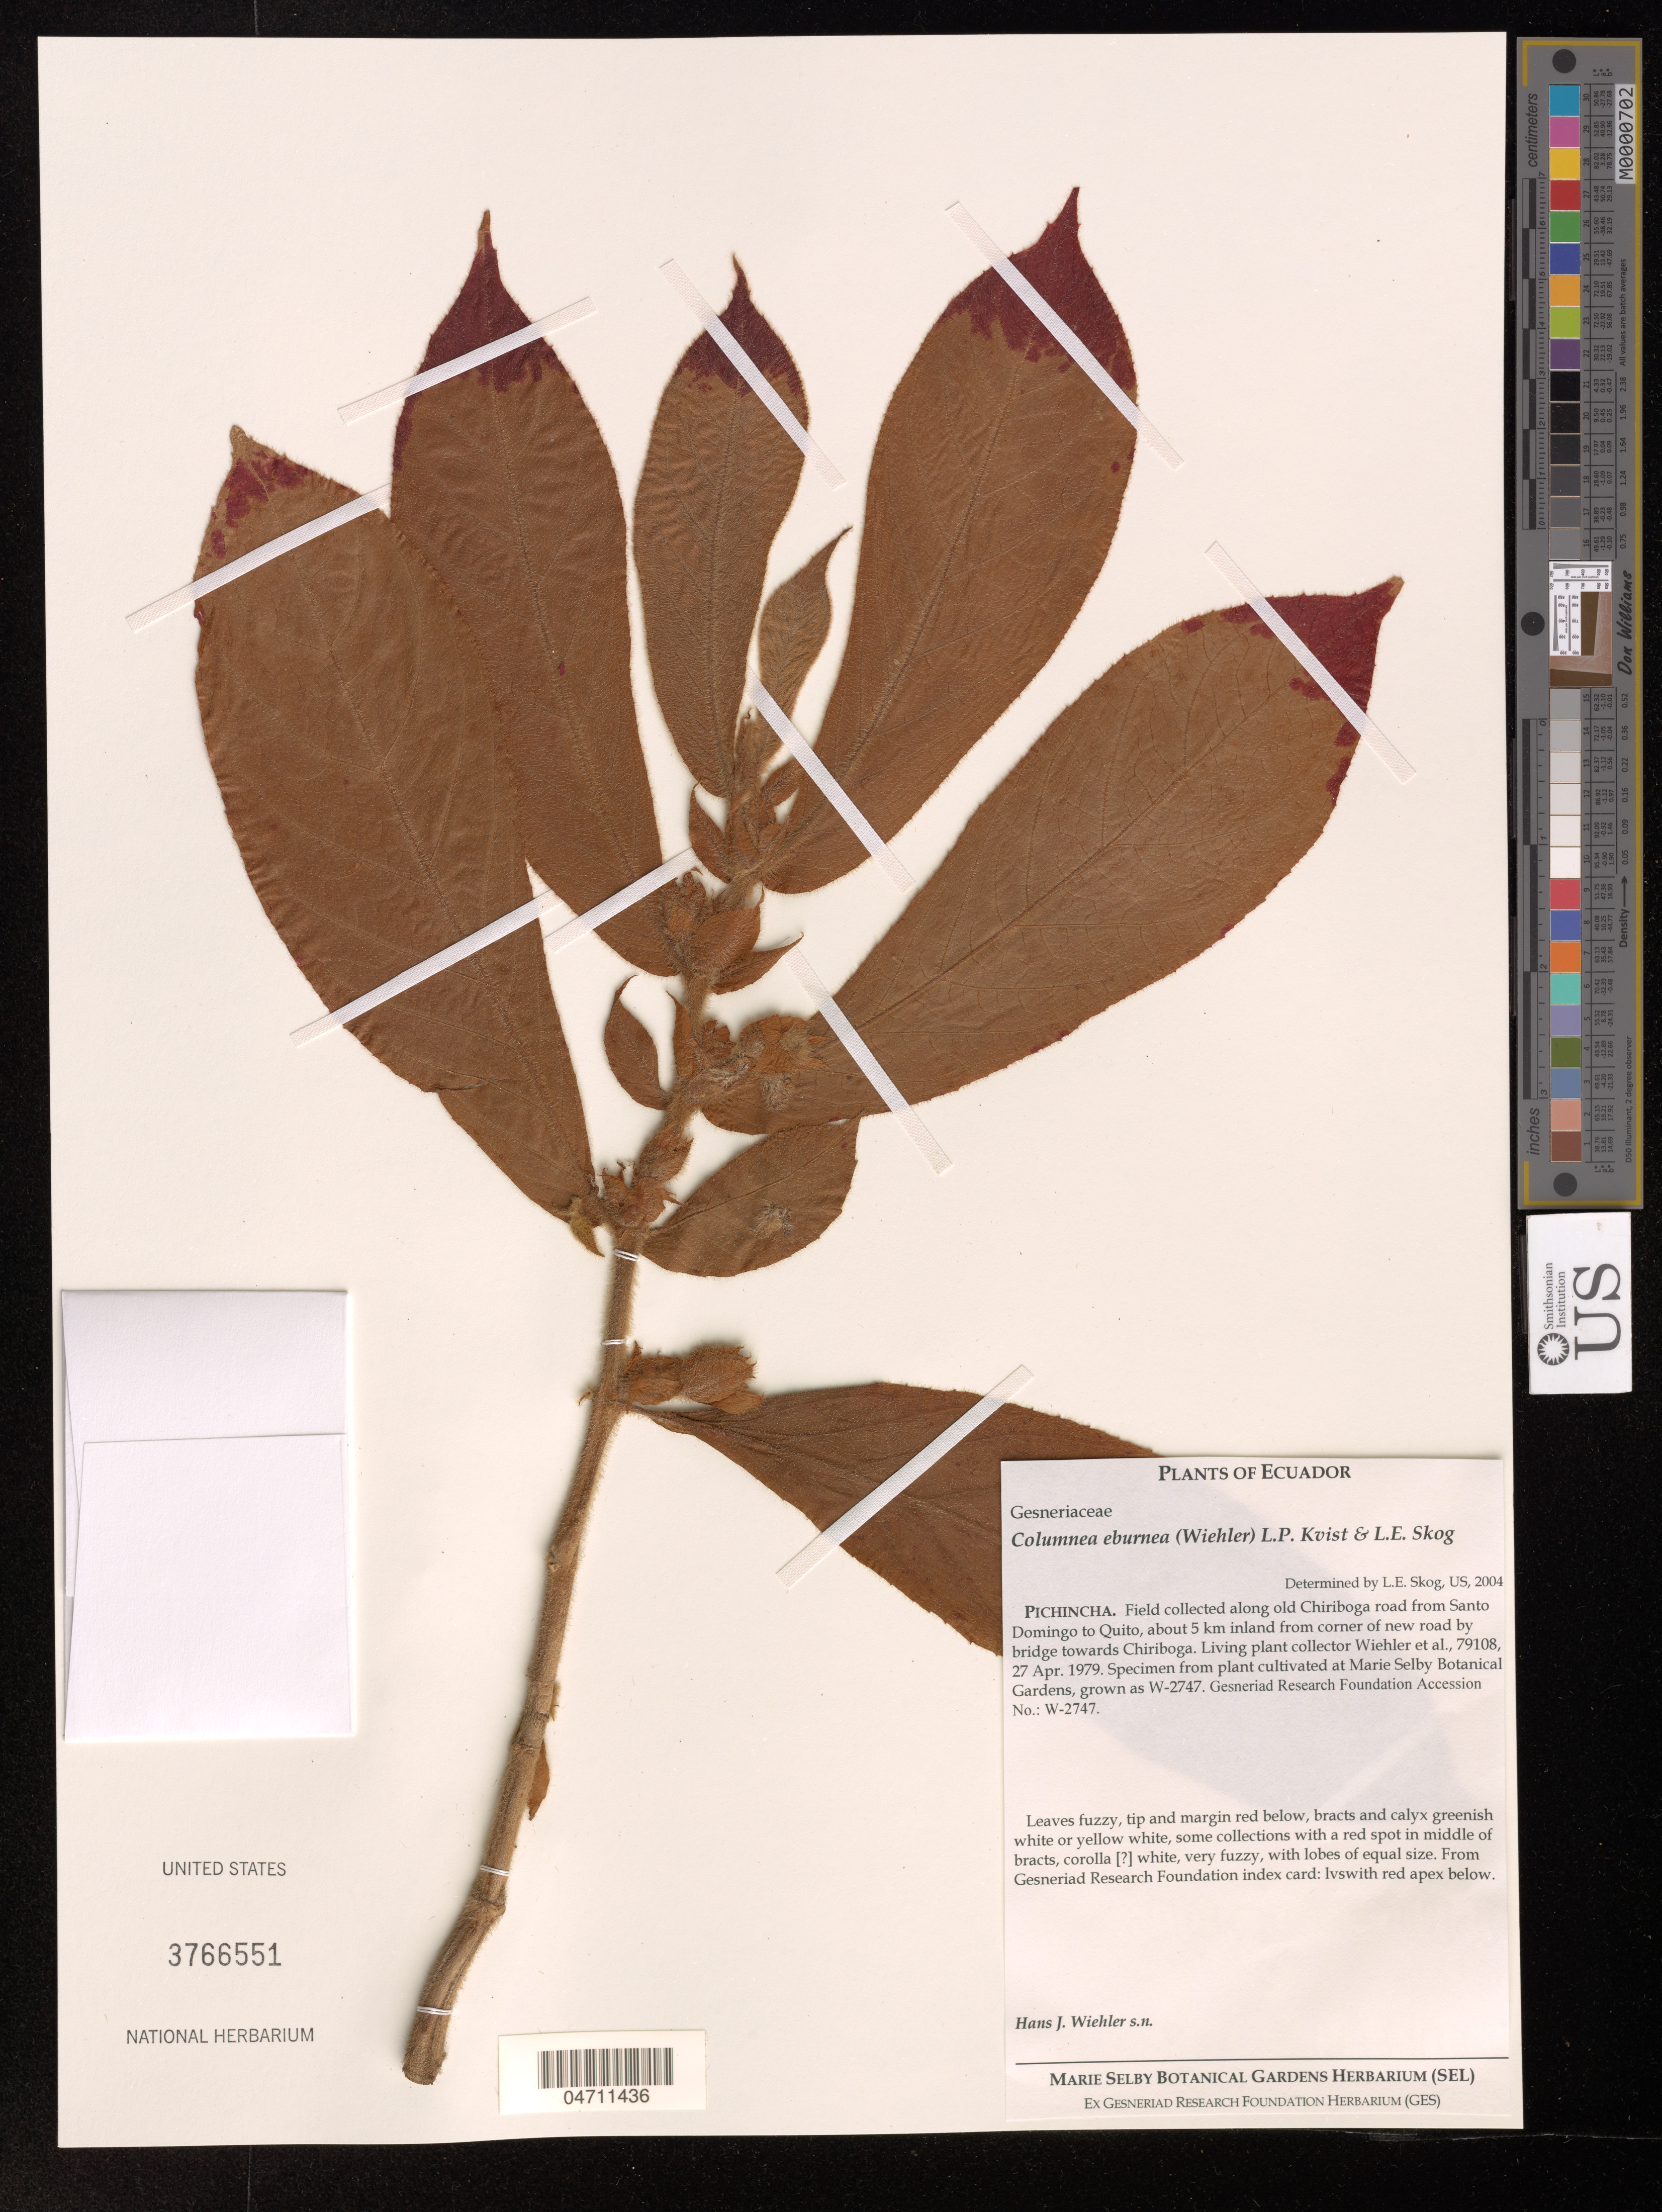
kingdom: Plantae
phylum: Tracheophyta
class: Magnoliopsida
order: Lamiales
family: Gesneriaceae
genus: Columnea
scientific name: Columnea eburnea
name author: (Wiehler) L.P. Kvist & L.E. Skog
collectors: H. Wiehler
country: United States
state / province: Florida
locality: At Marie Selby Botanical Gardens.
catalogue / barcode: US 3766551